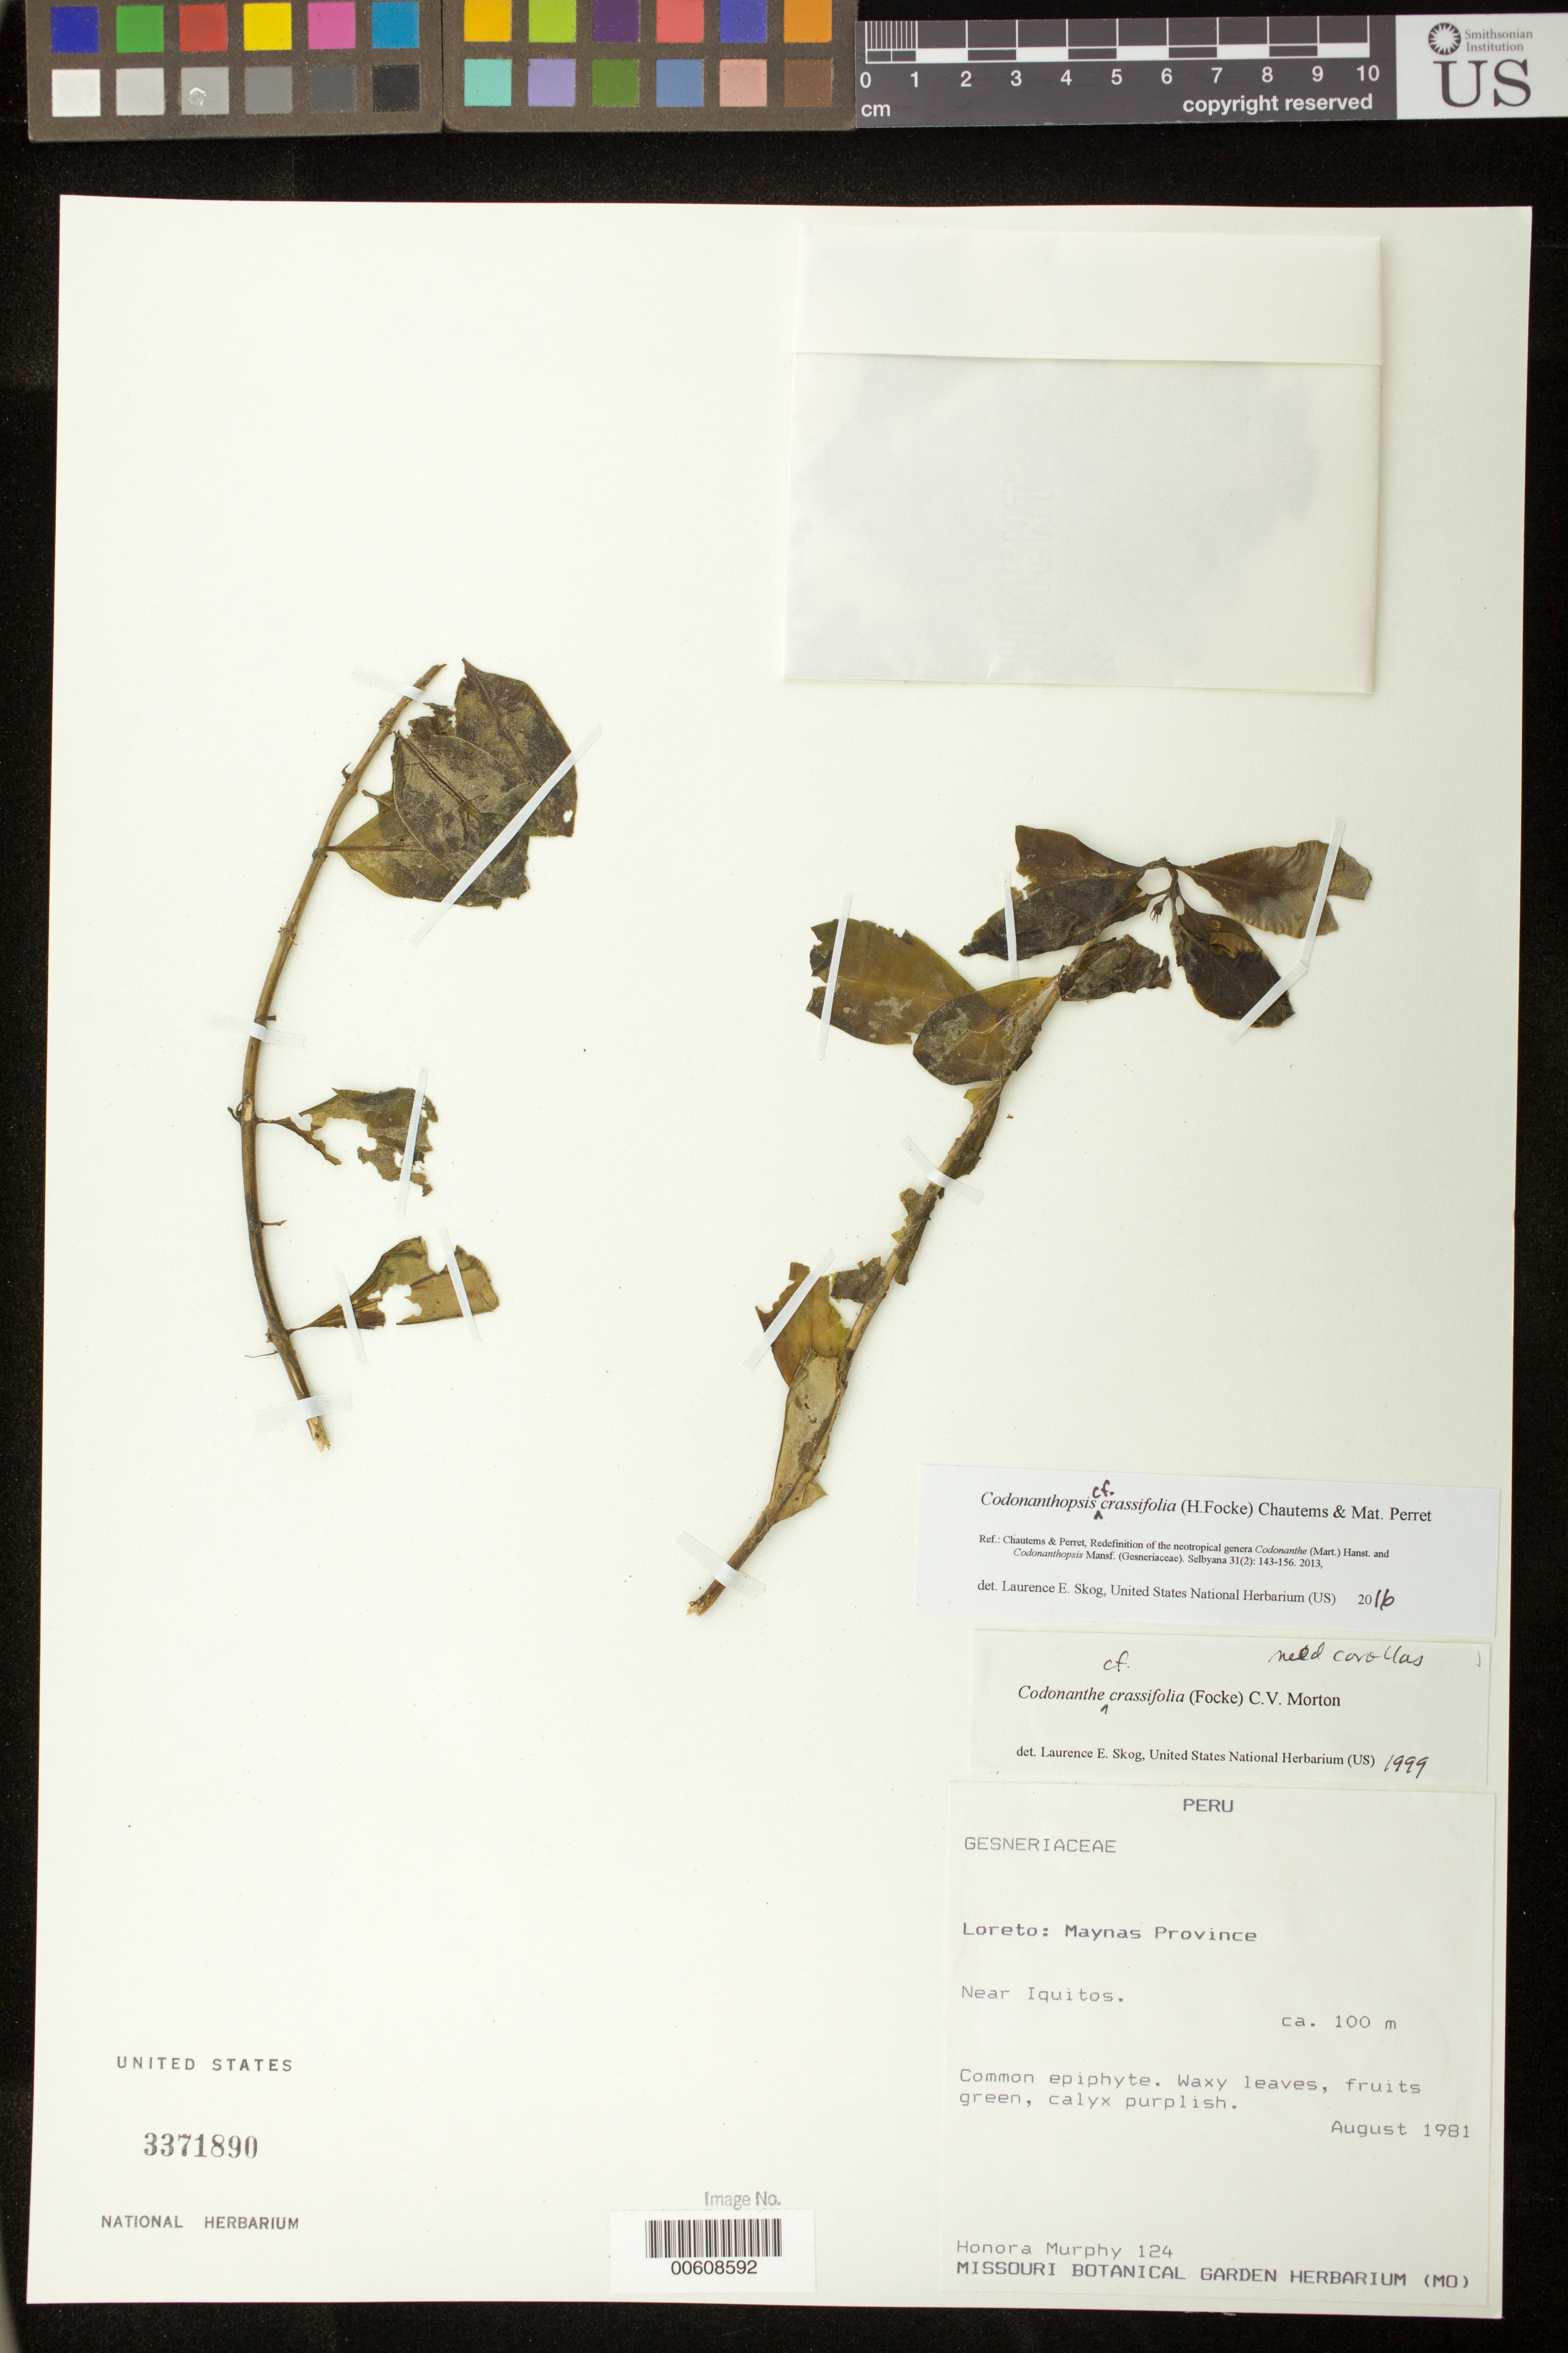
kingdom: Plantae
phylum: Tracheophyta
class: Magnoliopsida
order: Lamiales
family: Gesneriaceae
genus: Codonanthopsis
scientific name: Codonanthopsis crassifolia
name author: (H. Focke) Chautems & Mat.Perret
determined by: Skog, Laurence E.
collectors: H. Murphy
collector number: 124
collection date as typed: Aug 1981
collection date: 1981-08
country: Peru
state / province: Loreto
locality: Prov. Maynas; near Iquitos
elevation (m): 100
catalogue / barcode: US 3371890